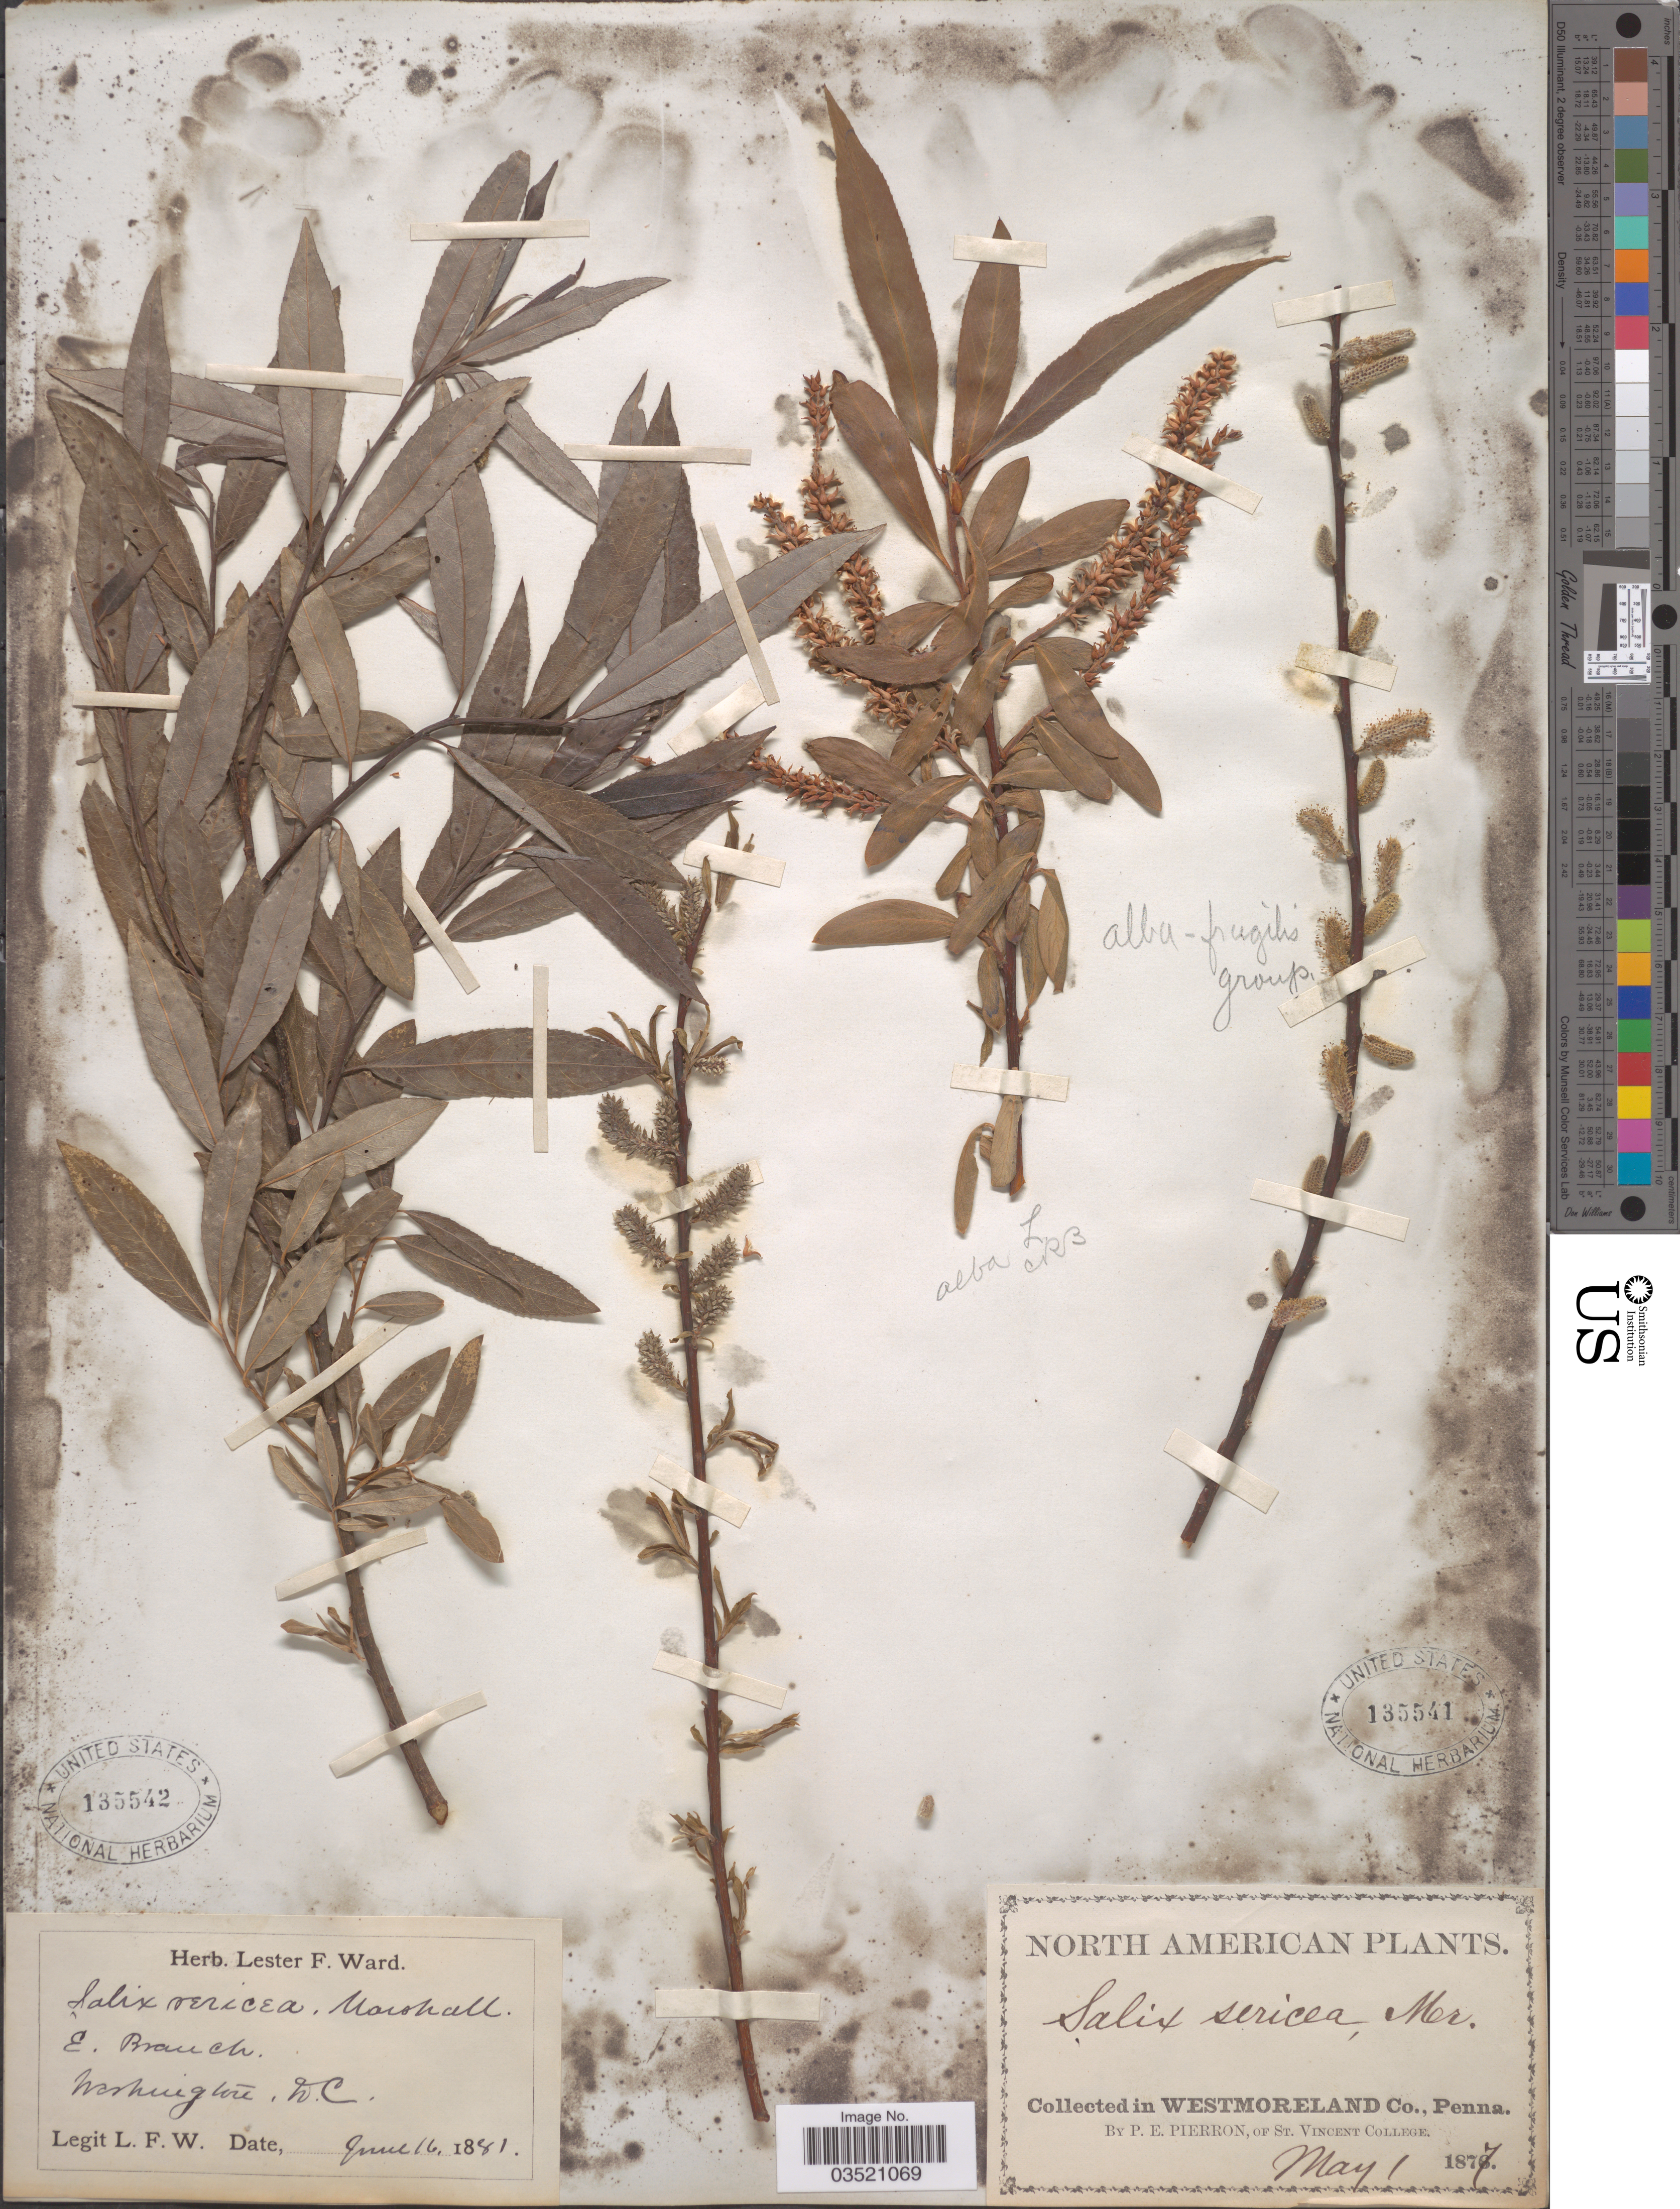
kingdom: Plantae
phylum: Tracheophyta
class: Magnoliopsida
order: Malpighiales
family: Salicaceae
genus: Salix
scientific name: Salix sericea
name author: Marshall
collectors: L. F. Ward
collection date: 1881-06-16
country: United States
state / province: District of Columbia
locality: Washington. E. Branch.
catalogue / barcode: US 135542-2